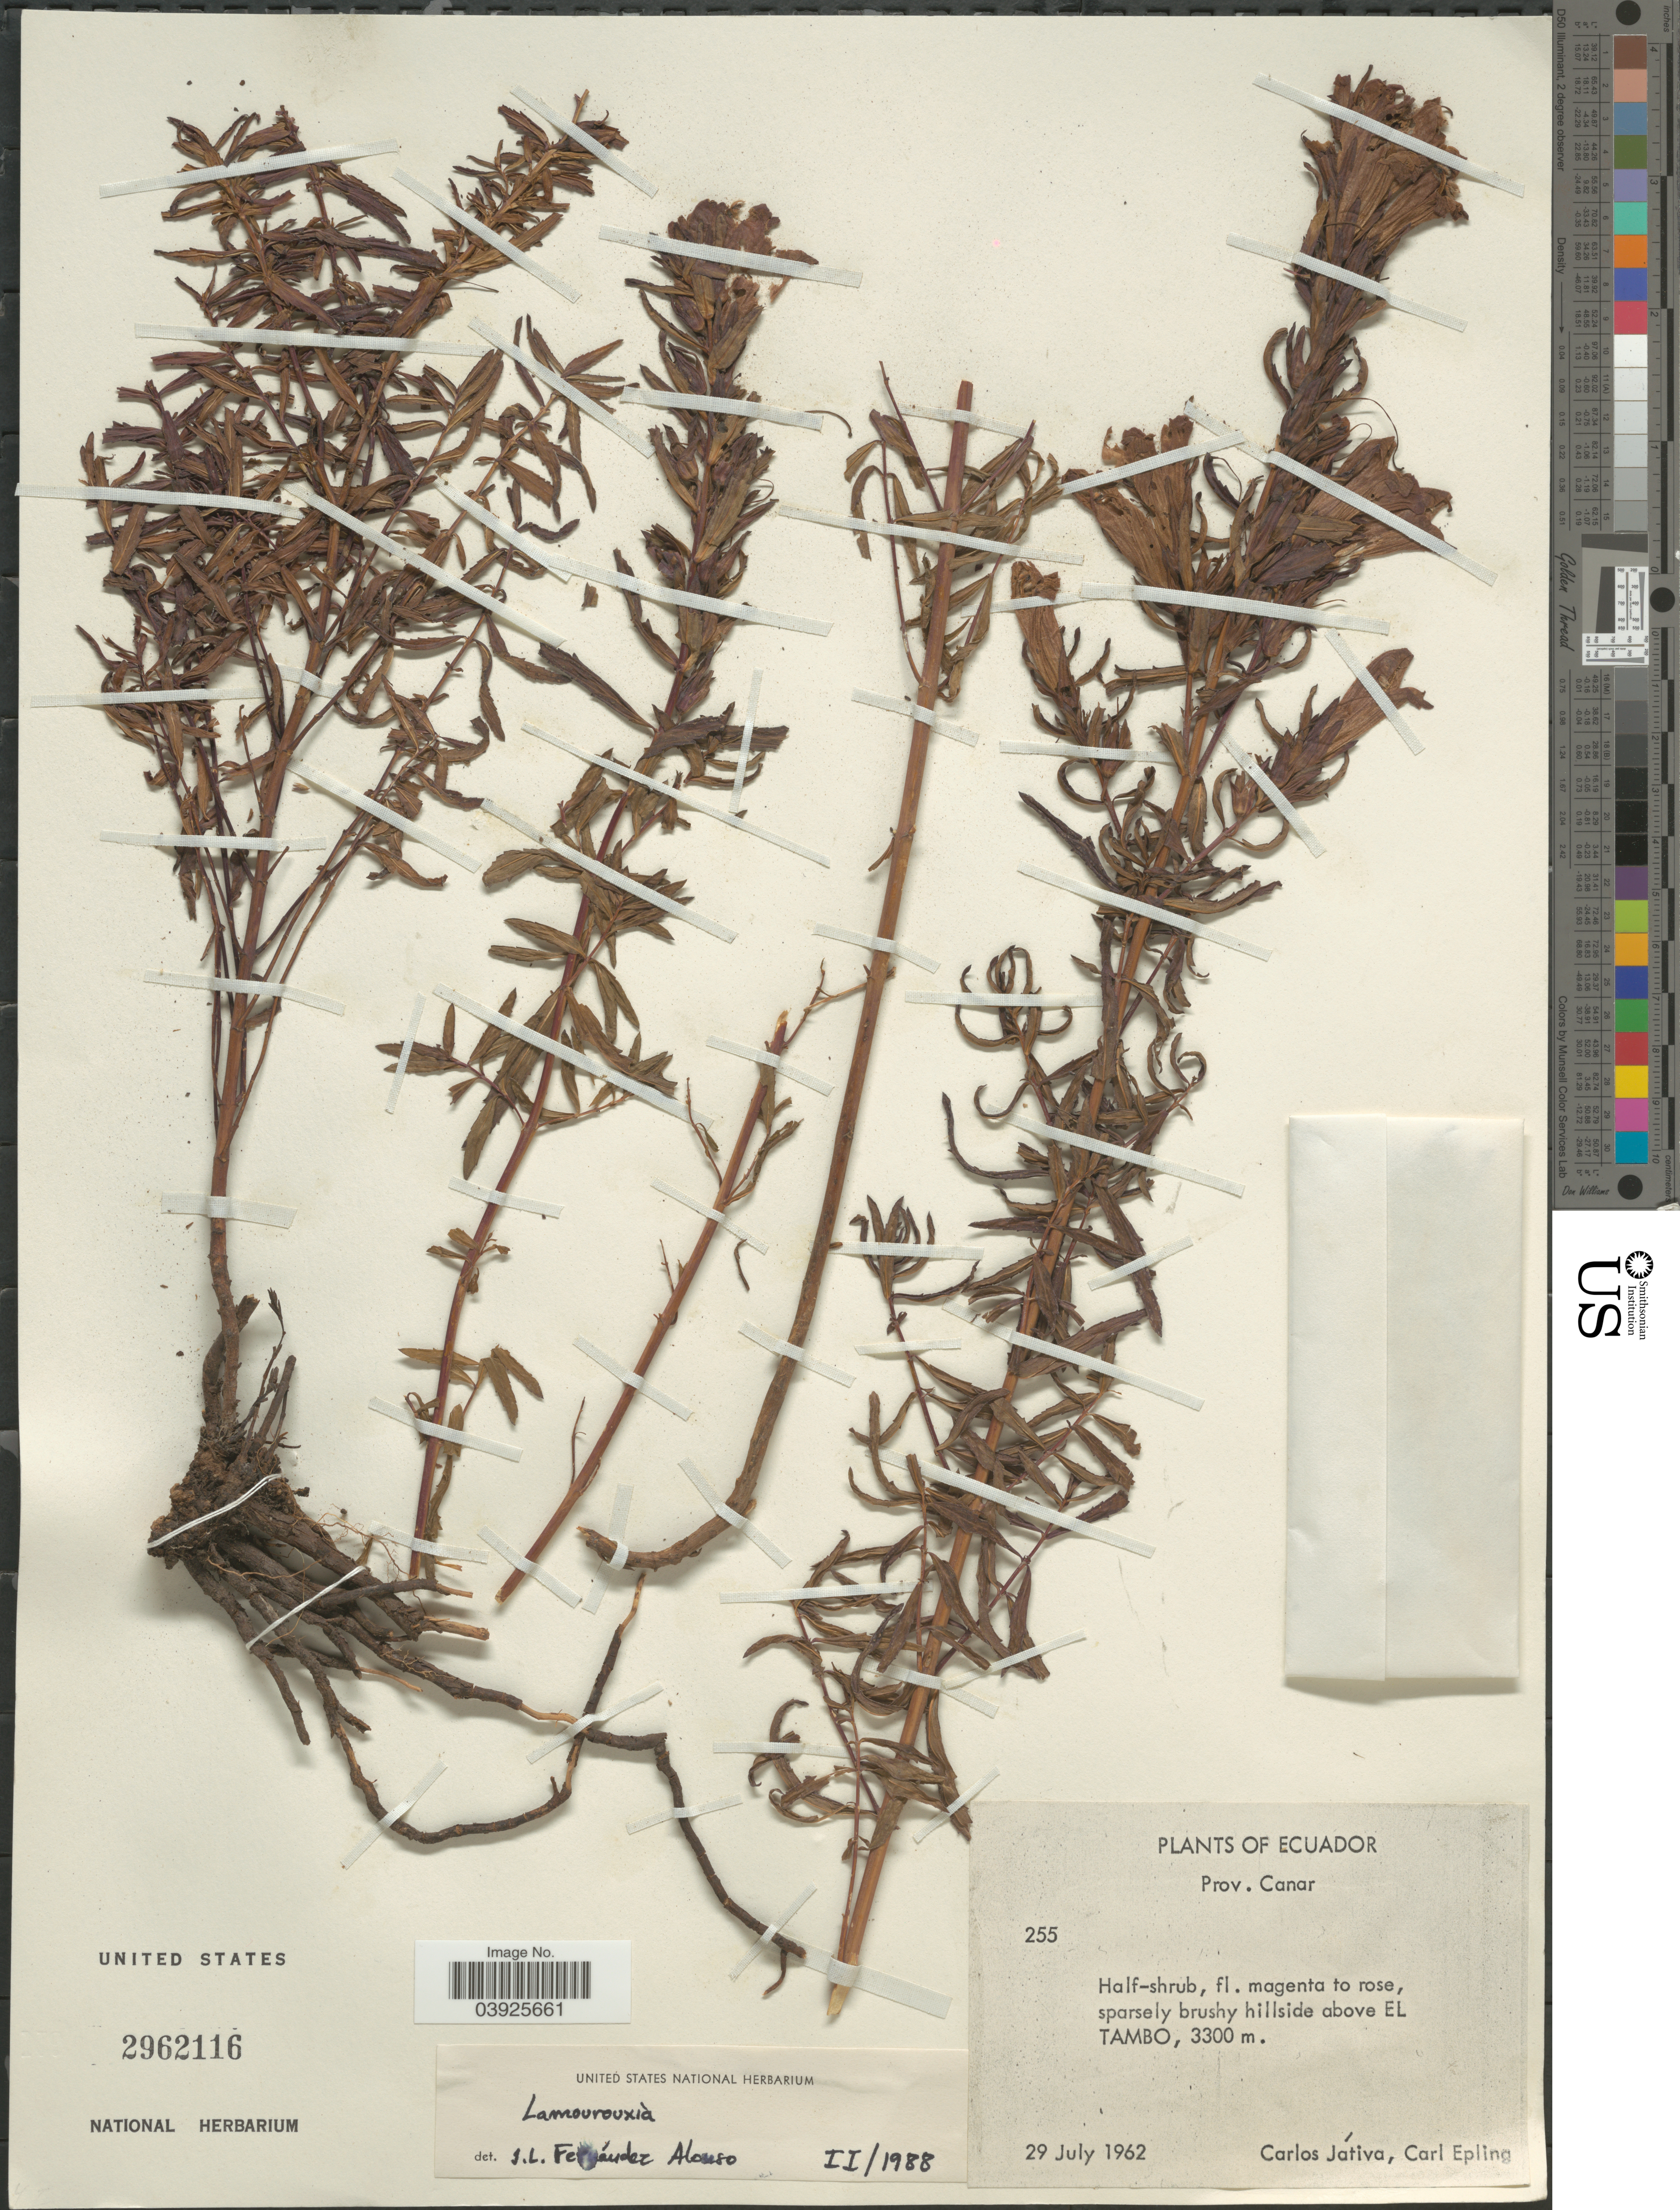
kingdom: Plantae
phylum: Tracheophyta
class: Magnoliopsida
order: Lamiales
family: Orobanchaceae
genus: Lamourouxia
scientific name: Lamourouxia sp.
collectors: C. D. Játiva & C. C. Epling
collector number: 255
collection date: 1962-07-29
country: Ecuador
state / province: Cañar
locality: Hillside above El Tambo.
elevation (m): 3300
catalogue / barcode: US 2962116